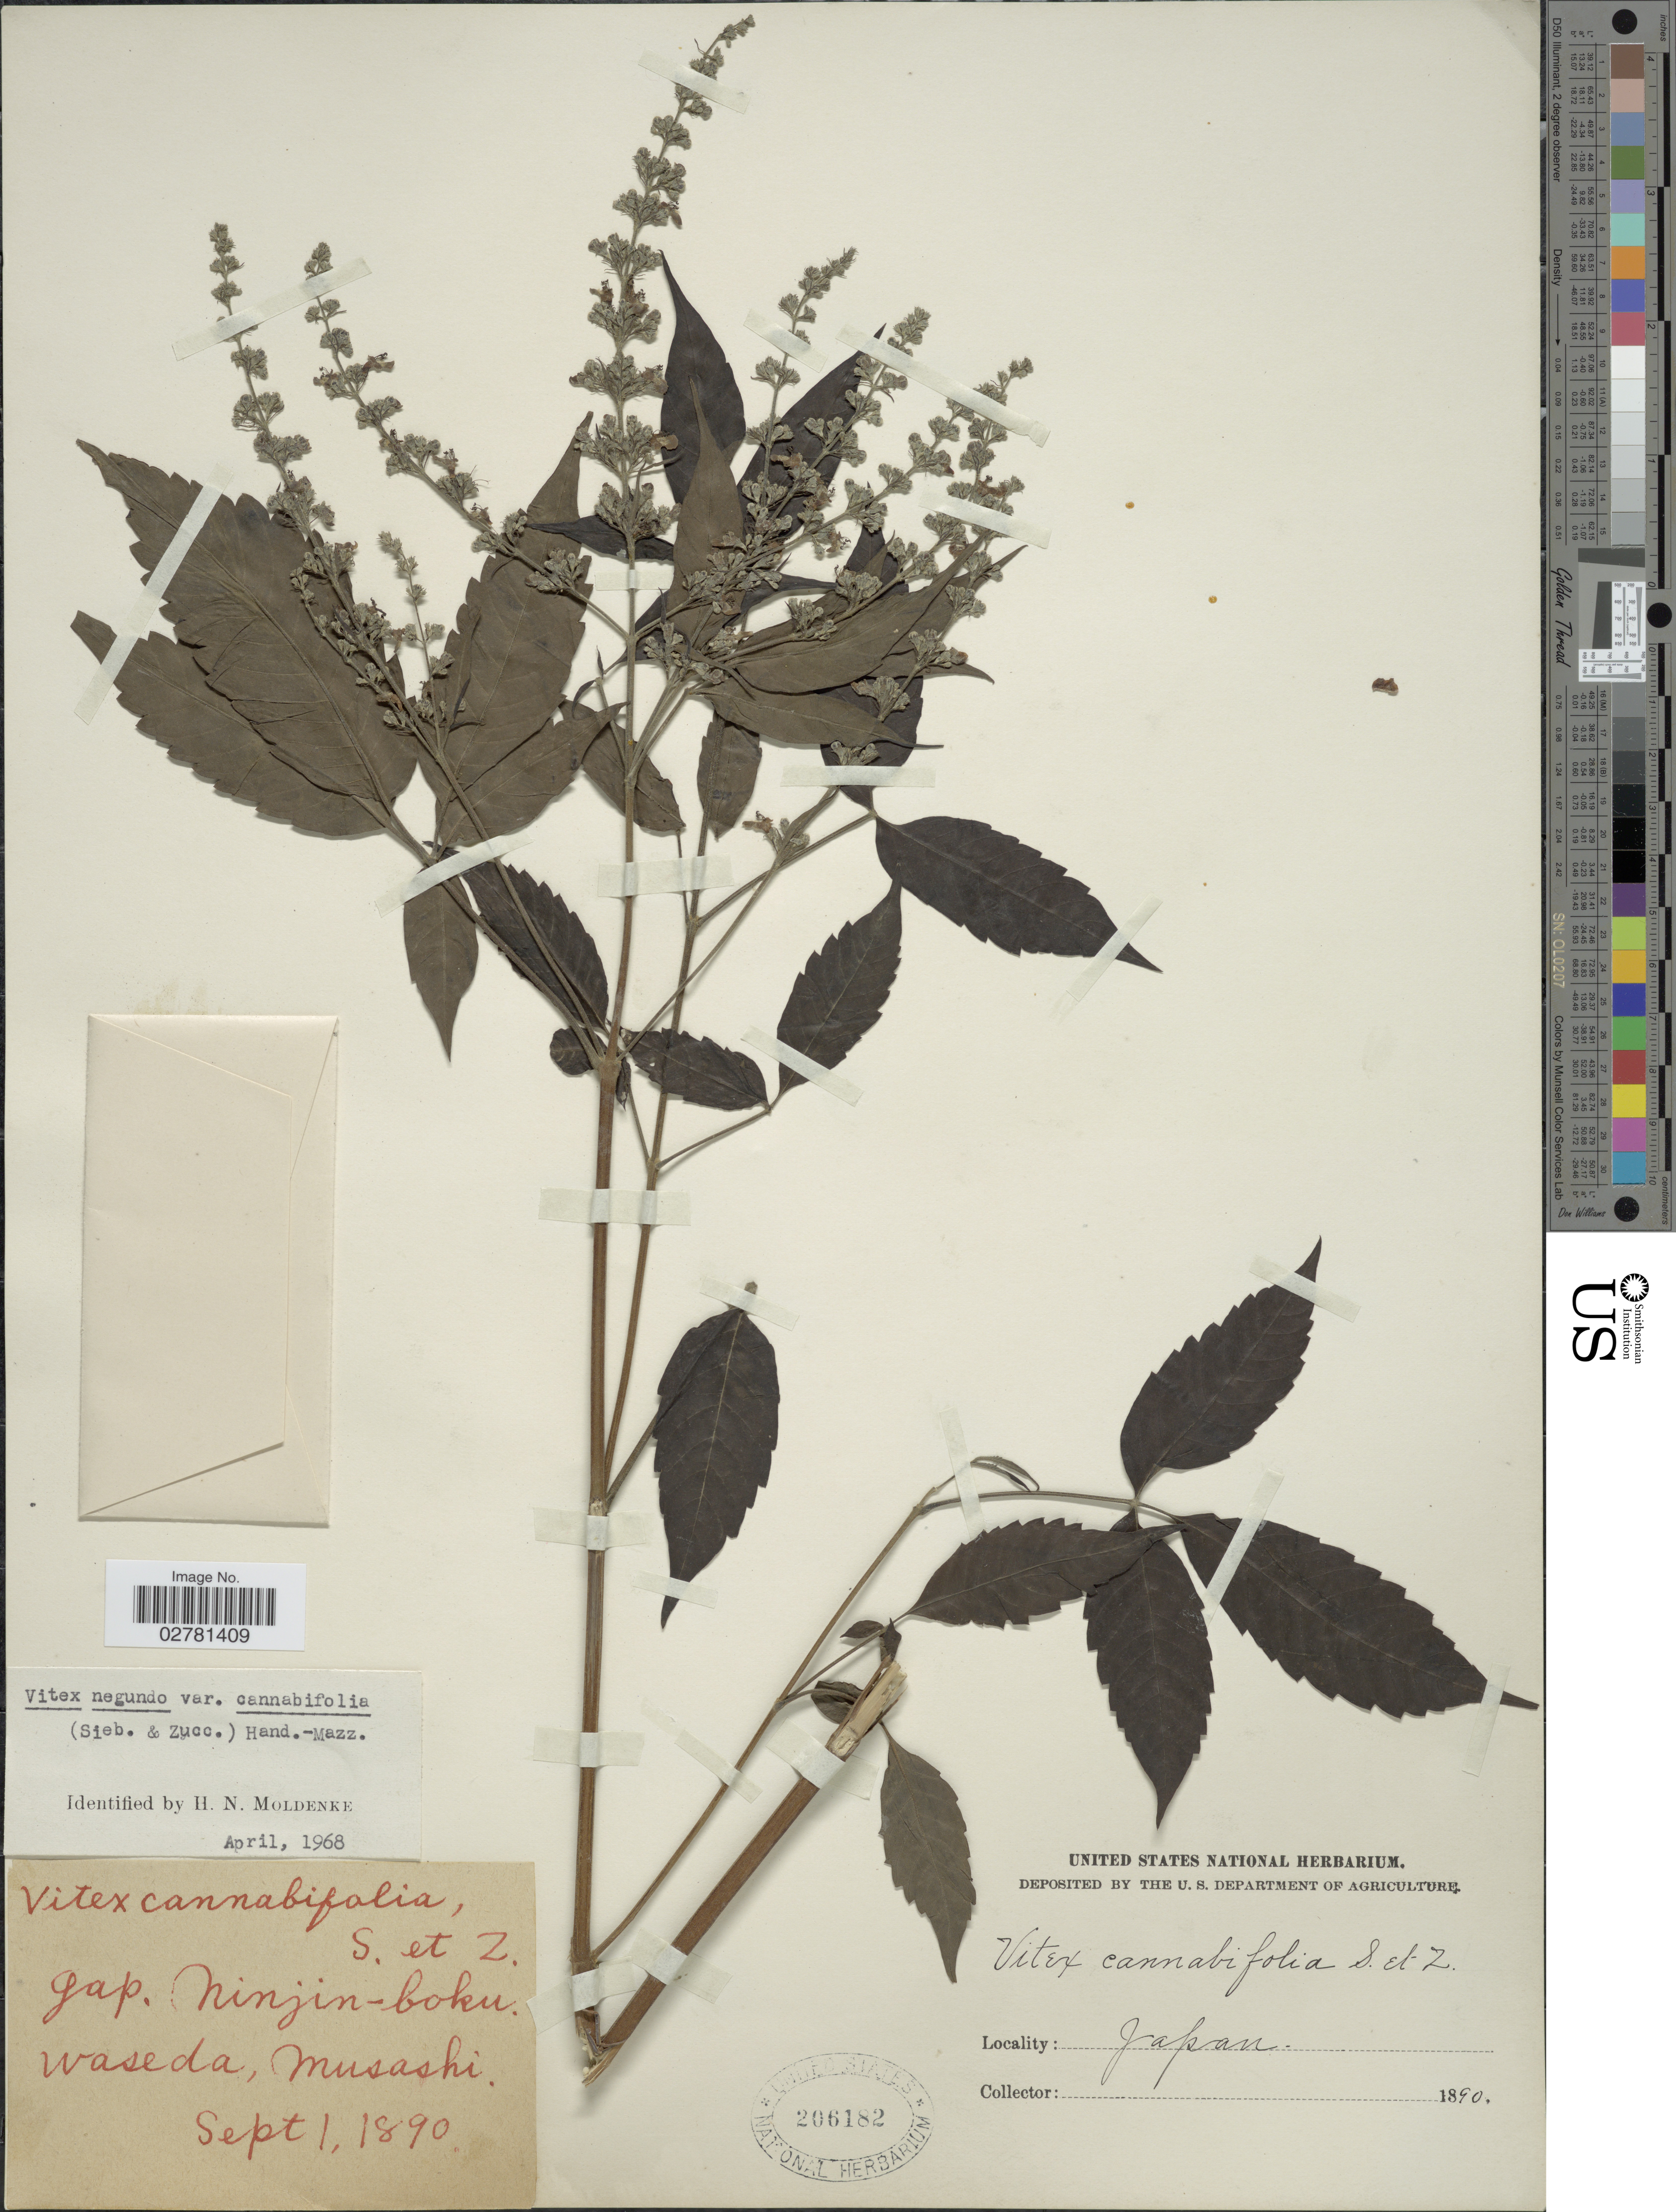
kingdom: Plantae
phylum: Tracheophyta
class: Magnoliopsida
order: Lamiales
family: Lamiaceae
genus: Vitex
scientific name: Vitex negundo var. cannabifolia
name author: (Siebold & Zucc.) Hand.-Mazz.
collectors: ex herb. United States National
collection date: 1890-09-01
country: Japan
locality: Waseda, Musashi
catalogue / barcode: US 206182